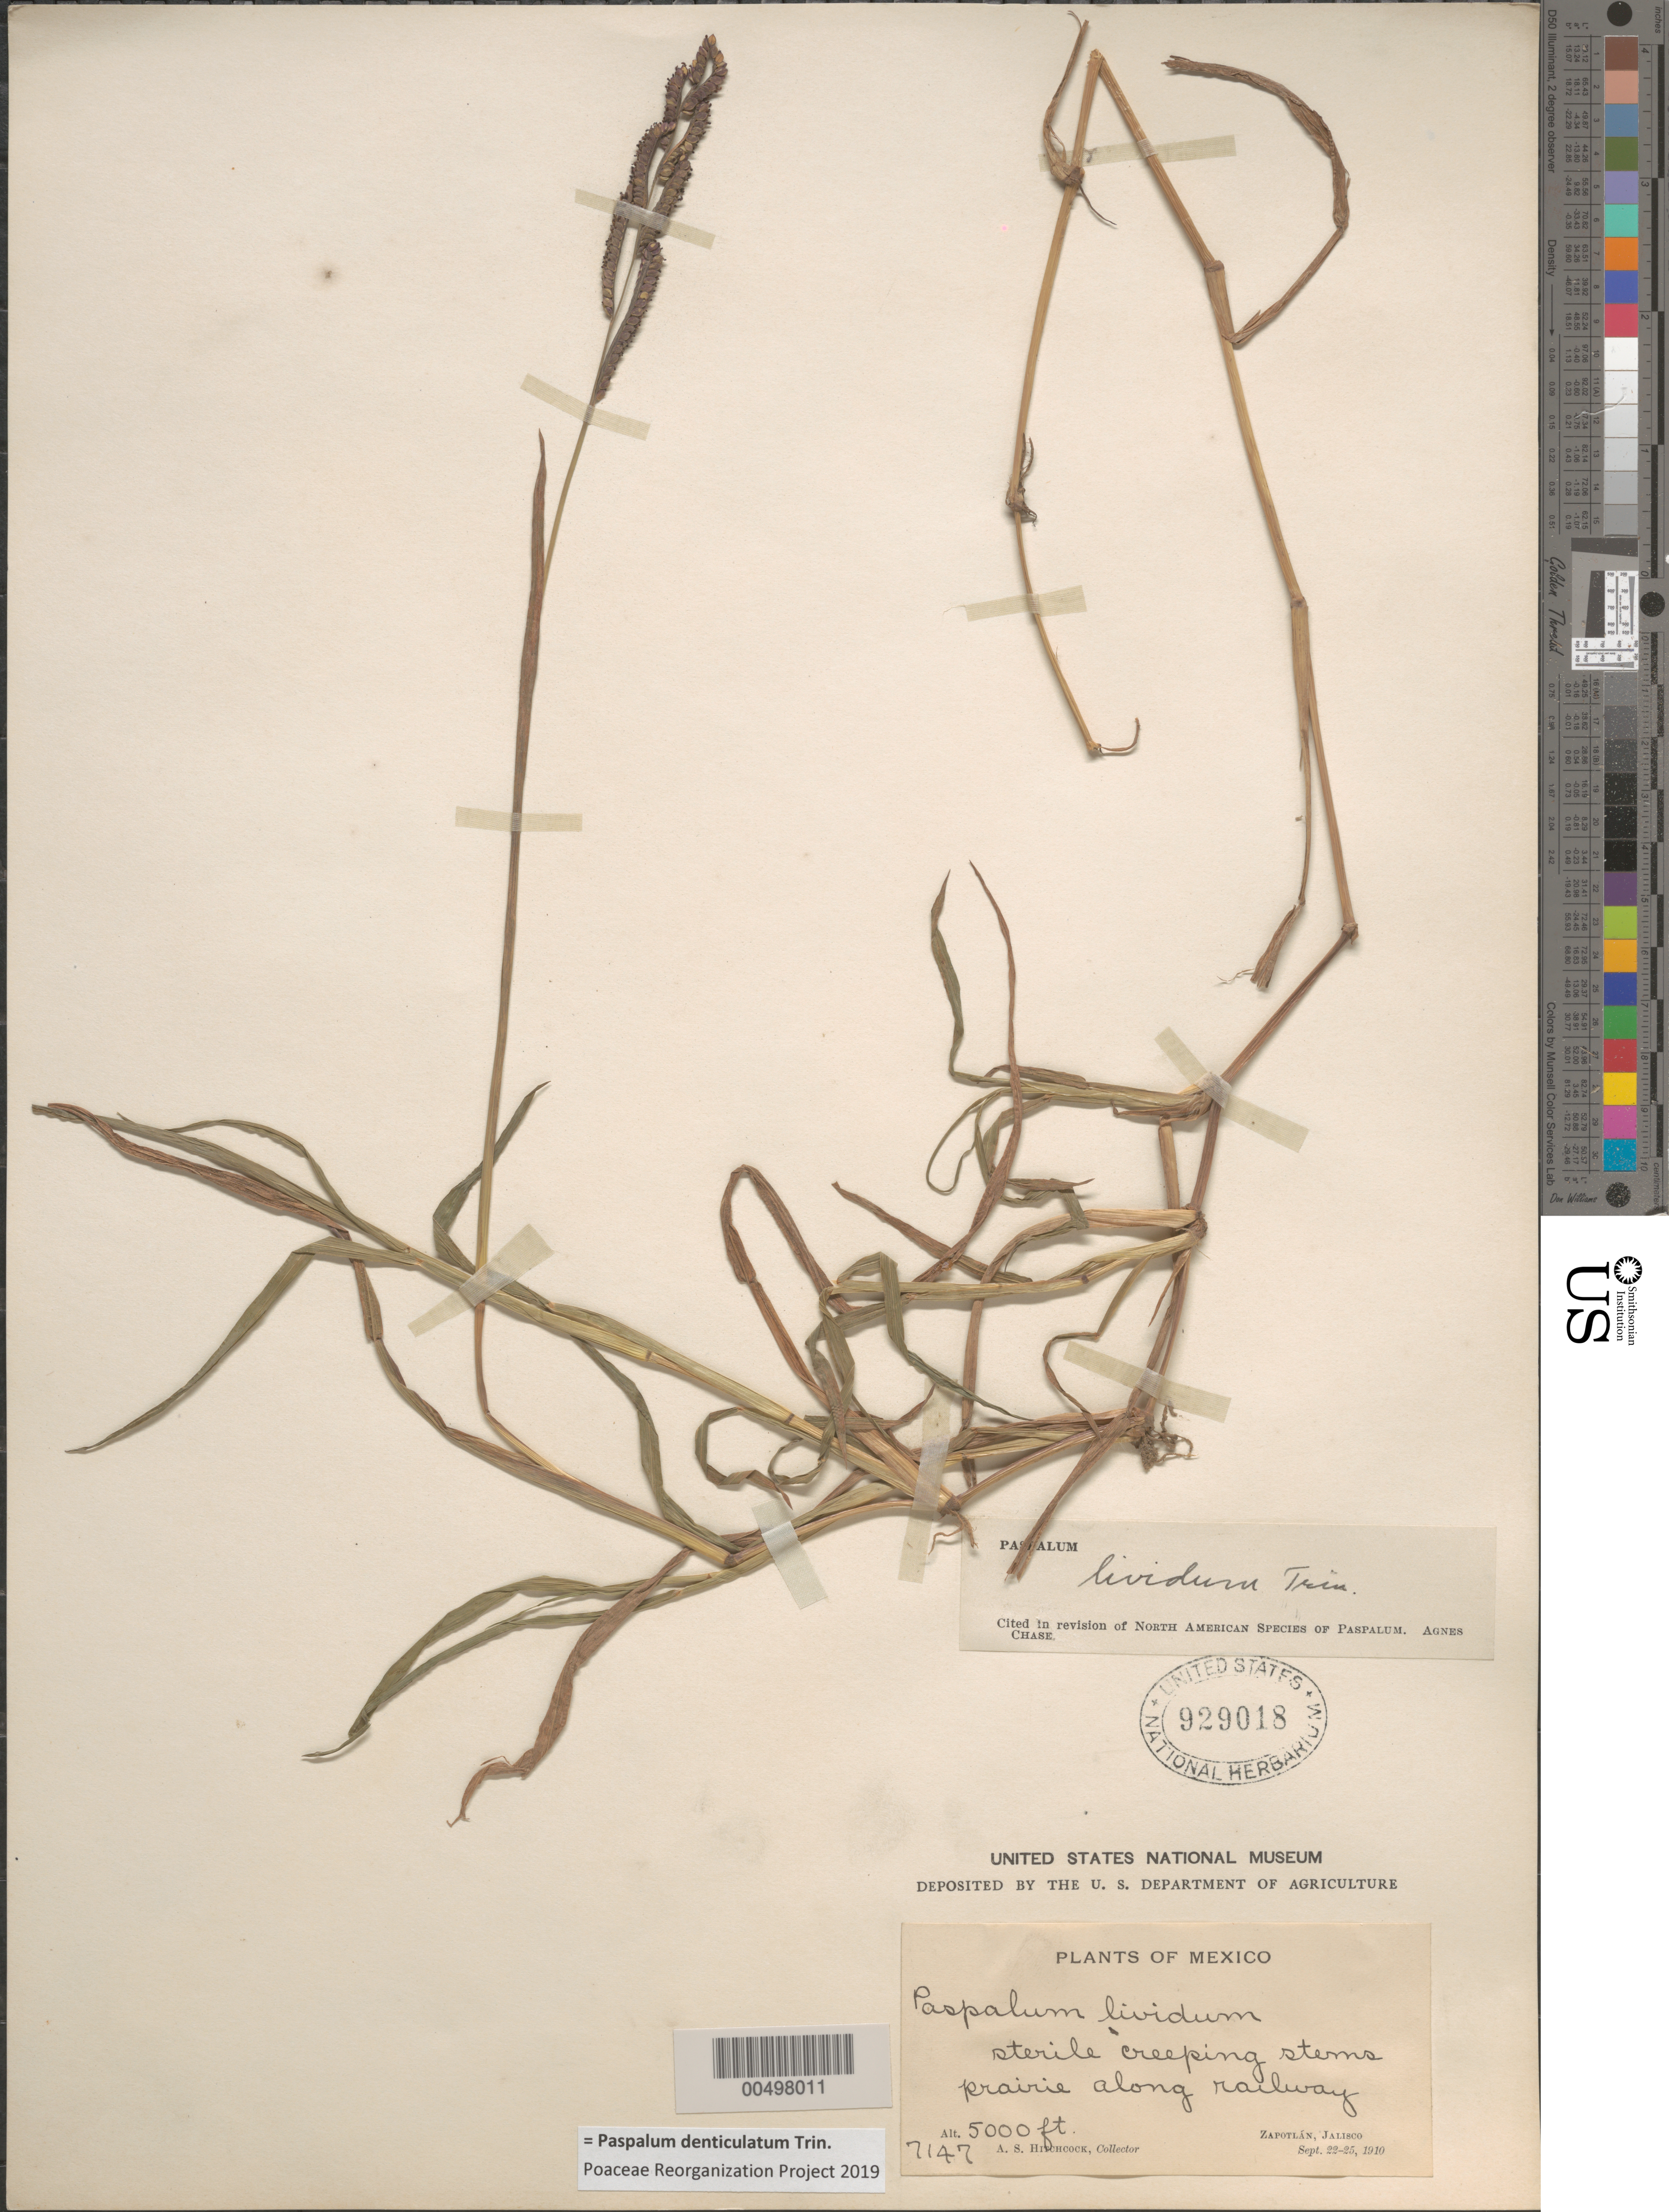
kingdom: Plantae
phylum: Tracheophyta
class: Liliopsida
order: Poales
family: Poaceae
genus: Paspalum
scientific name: Paspalum lividum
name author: Trin. in Schltdl.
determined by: Chase, [M.] Agnes, (US)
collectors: A. S. Hitchcock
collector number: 7147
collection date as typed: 22 Sep 1910 to 25 Sep 1910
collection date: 1910-09-22/1910-09-25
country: Mexico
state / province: Jalisco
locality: Zapotlán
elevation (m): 1524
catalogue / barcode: US 929018